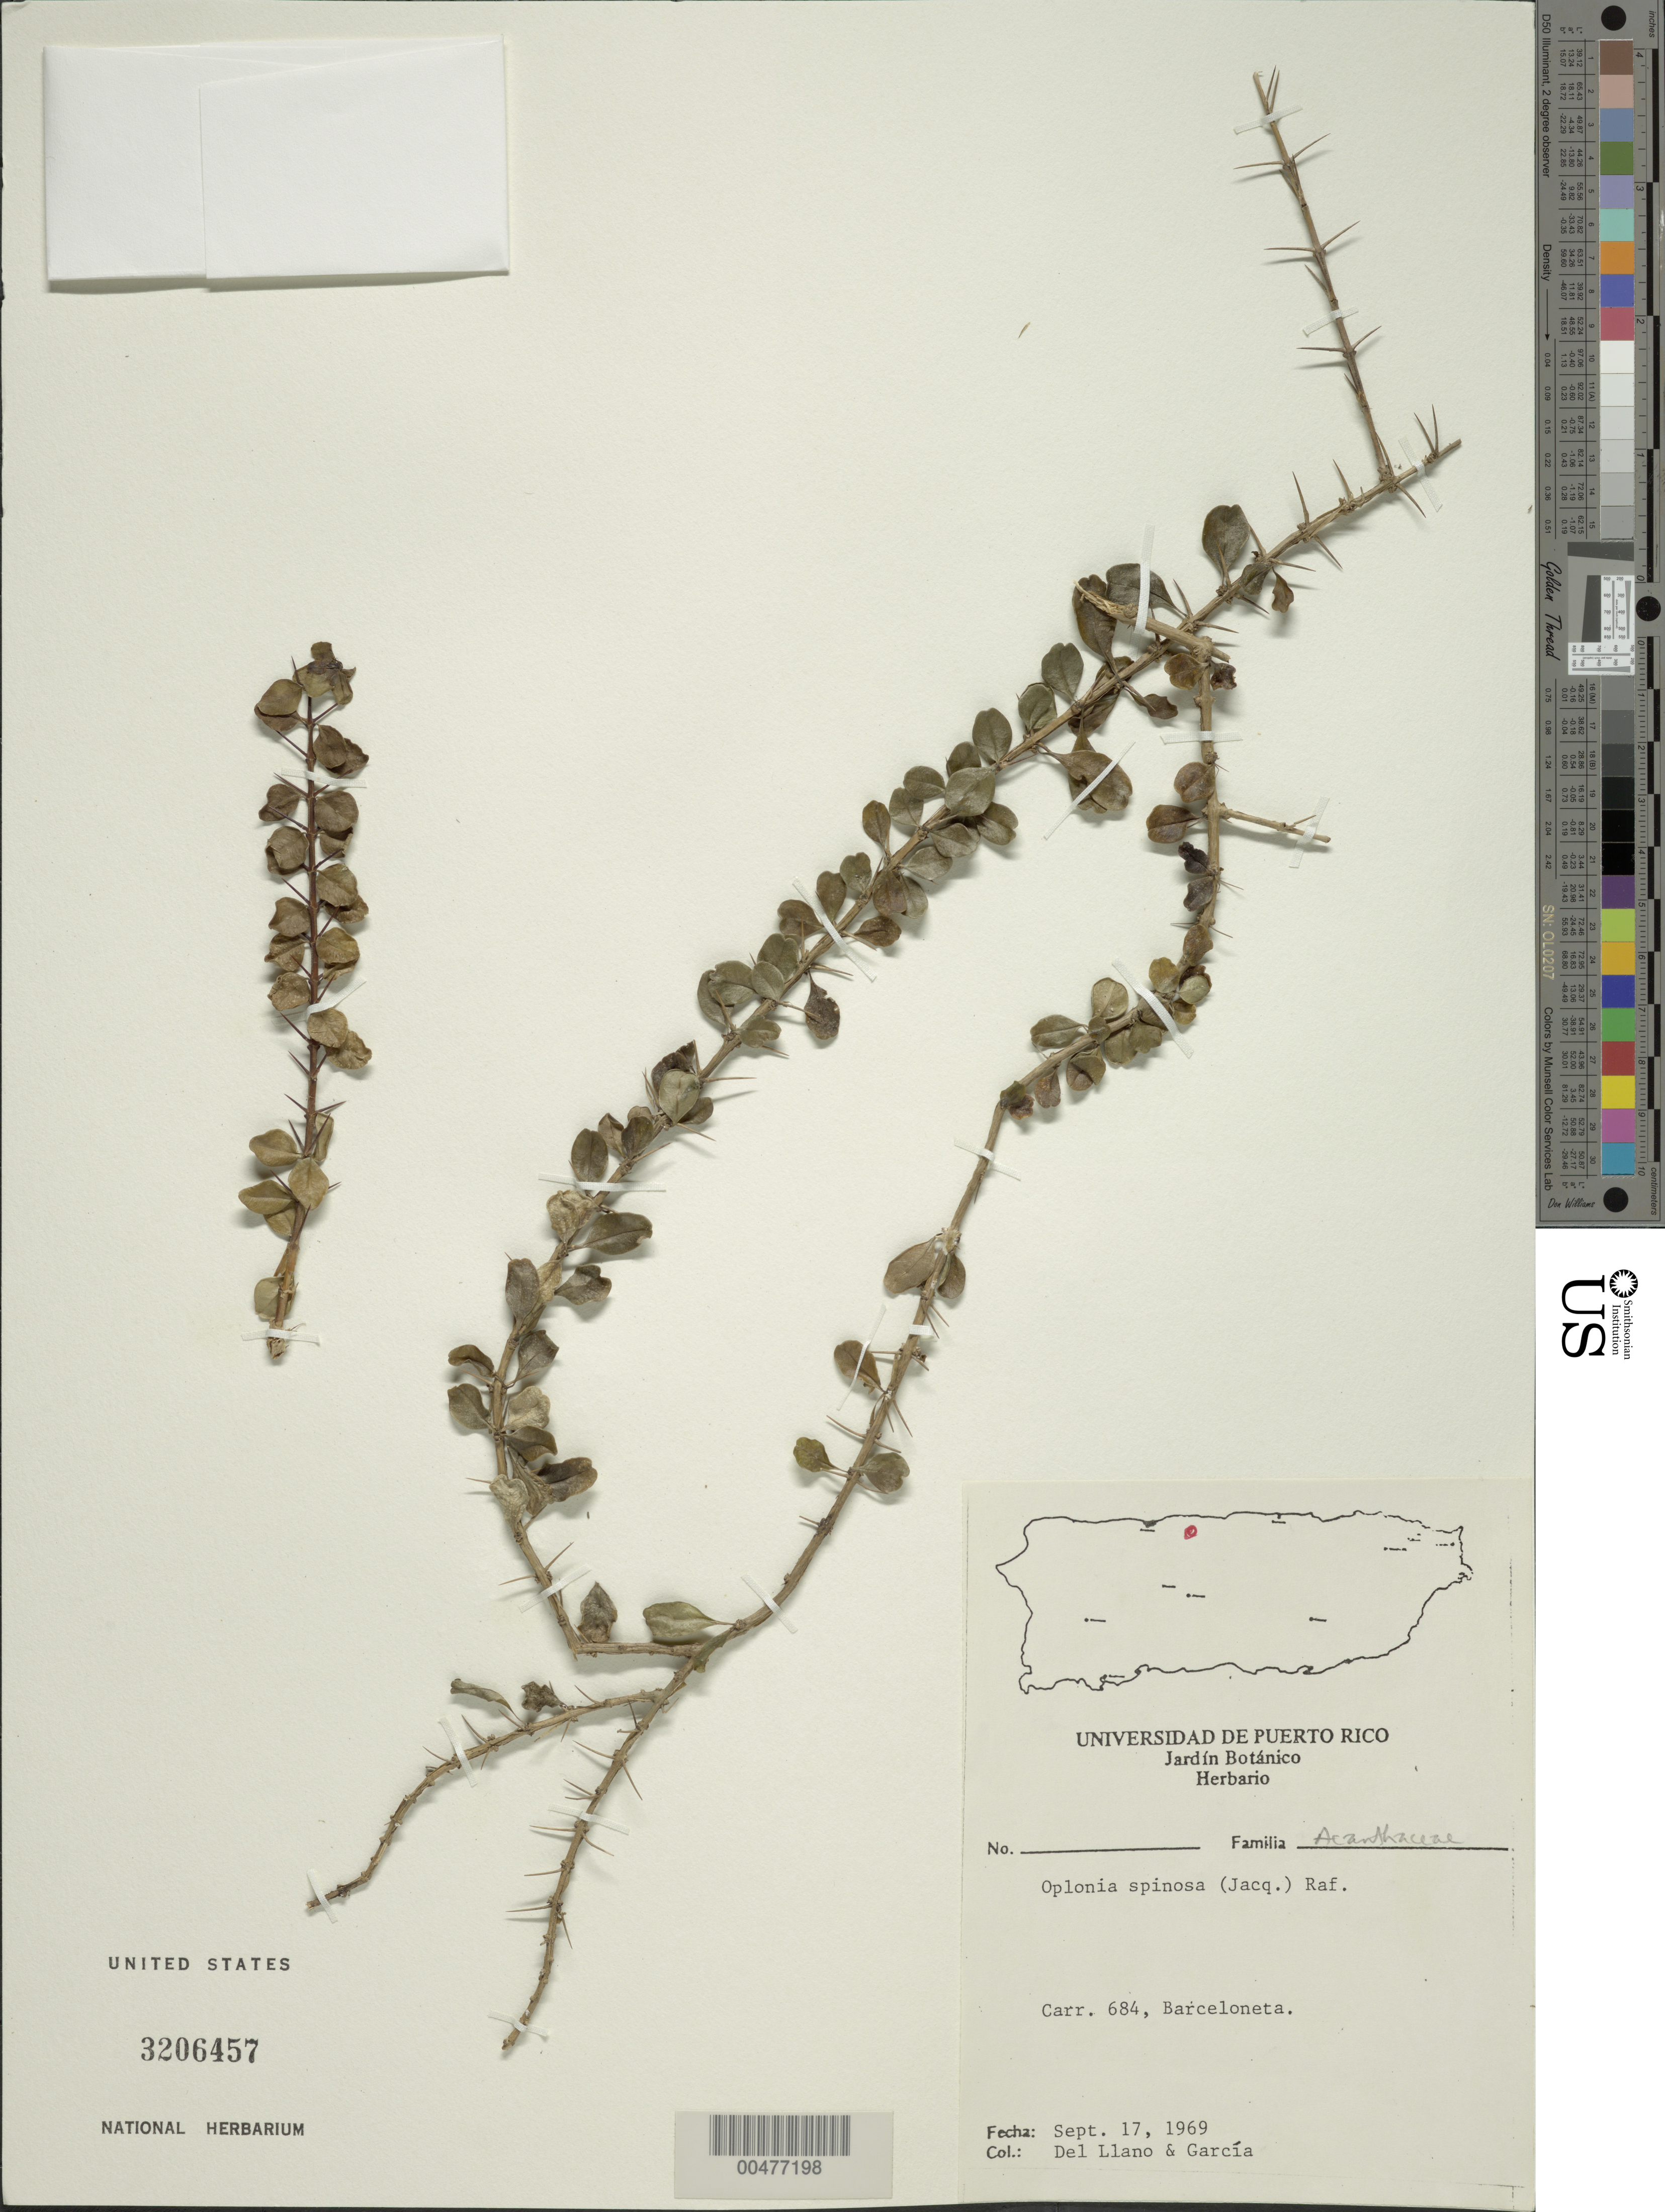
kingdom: Plantae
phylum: Tracheophyta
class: Magnoliopsida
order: Lamiales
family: Acanthaceae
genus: Oplonia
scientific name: Oplonia spinosa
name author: Raf.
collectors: M. d. Llano & J. Garcia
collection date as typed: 17 Sep 1969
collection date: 1969-09-17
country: Puerto Rico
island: Greater Antilles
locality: Barceloneta: carr. 684.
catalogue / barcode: US 3206457